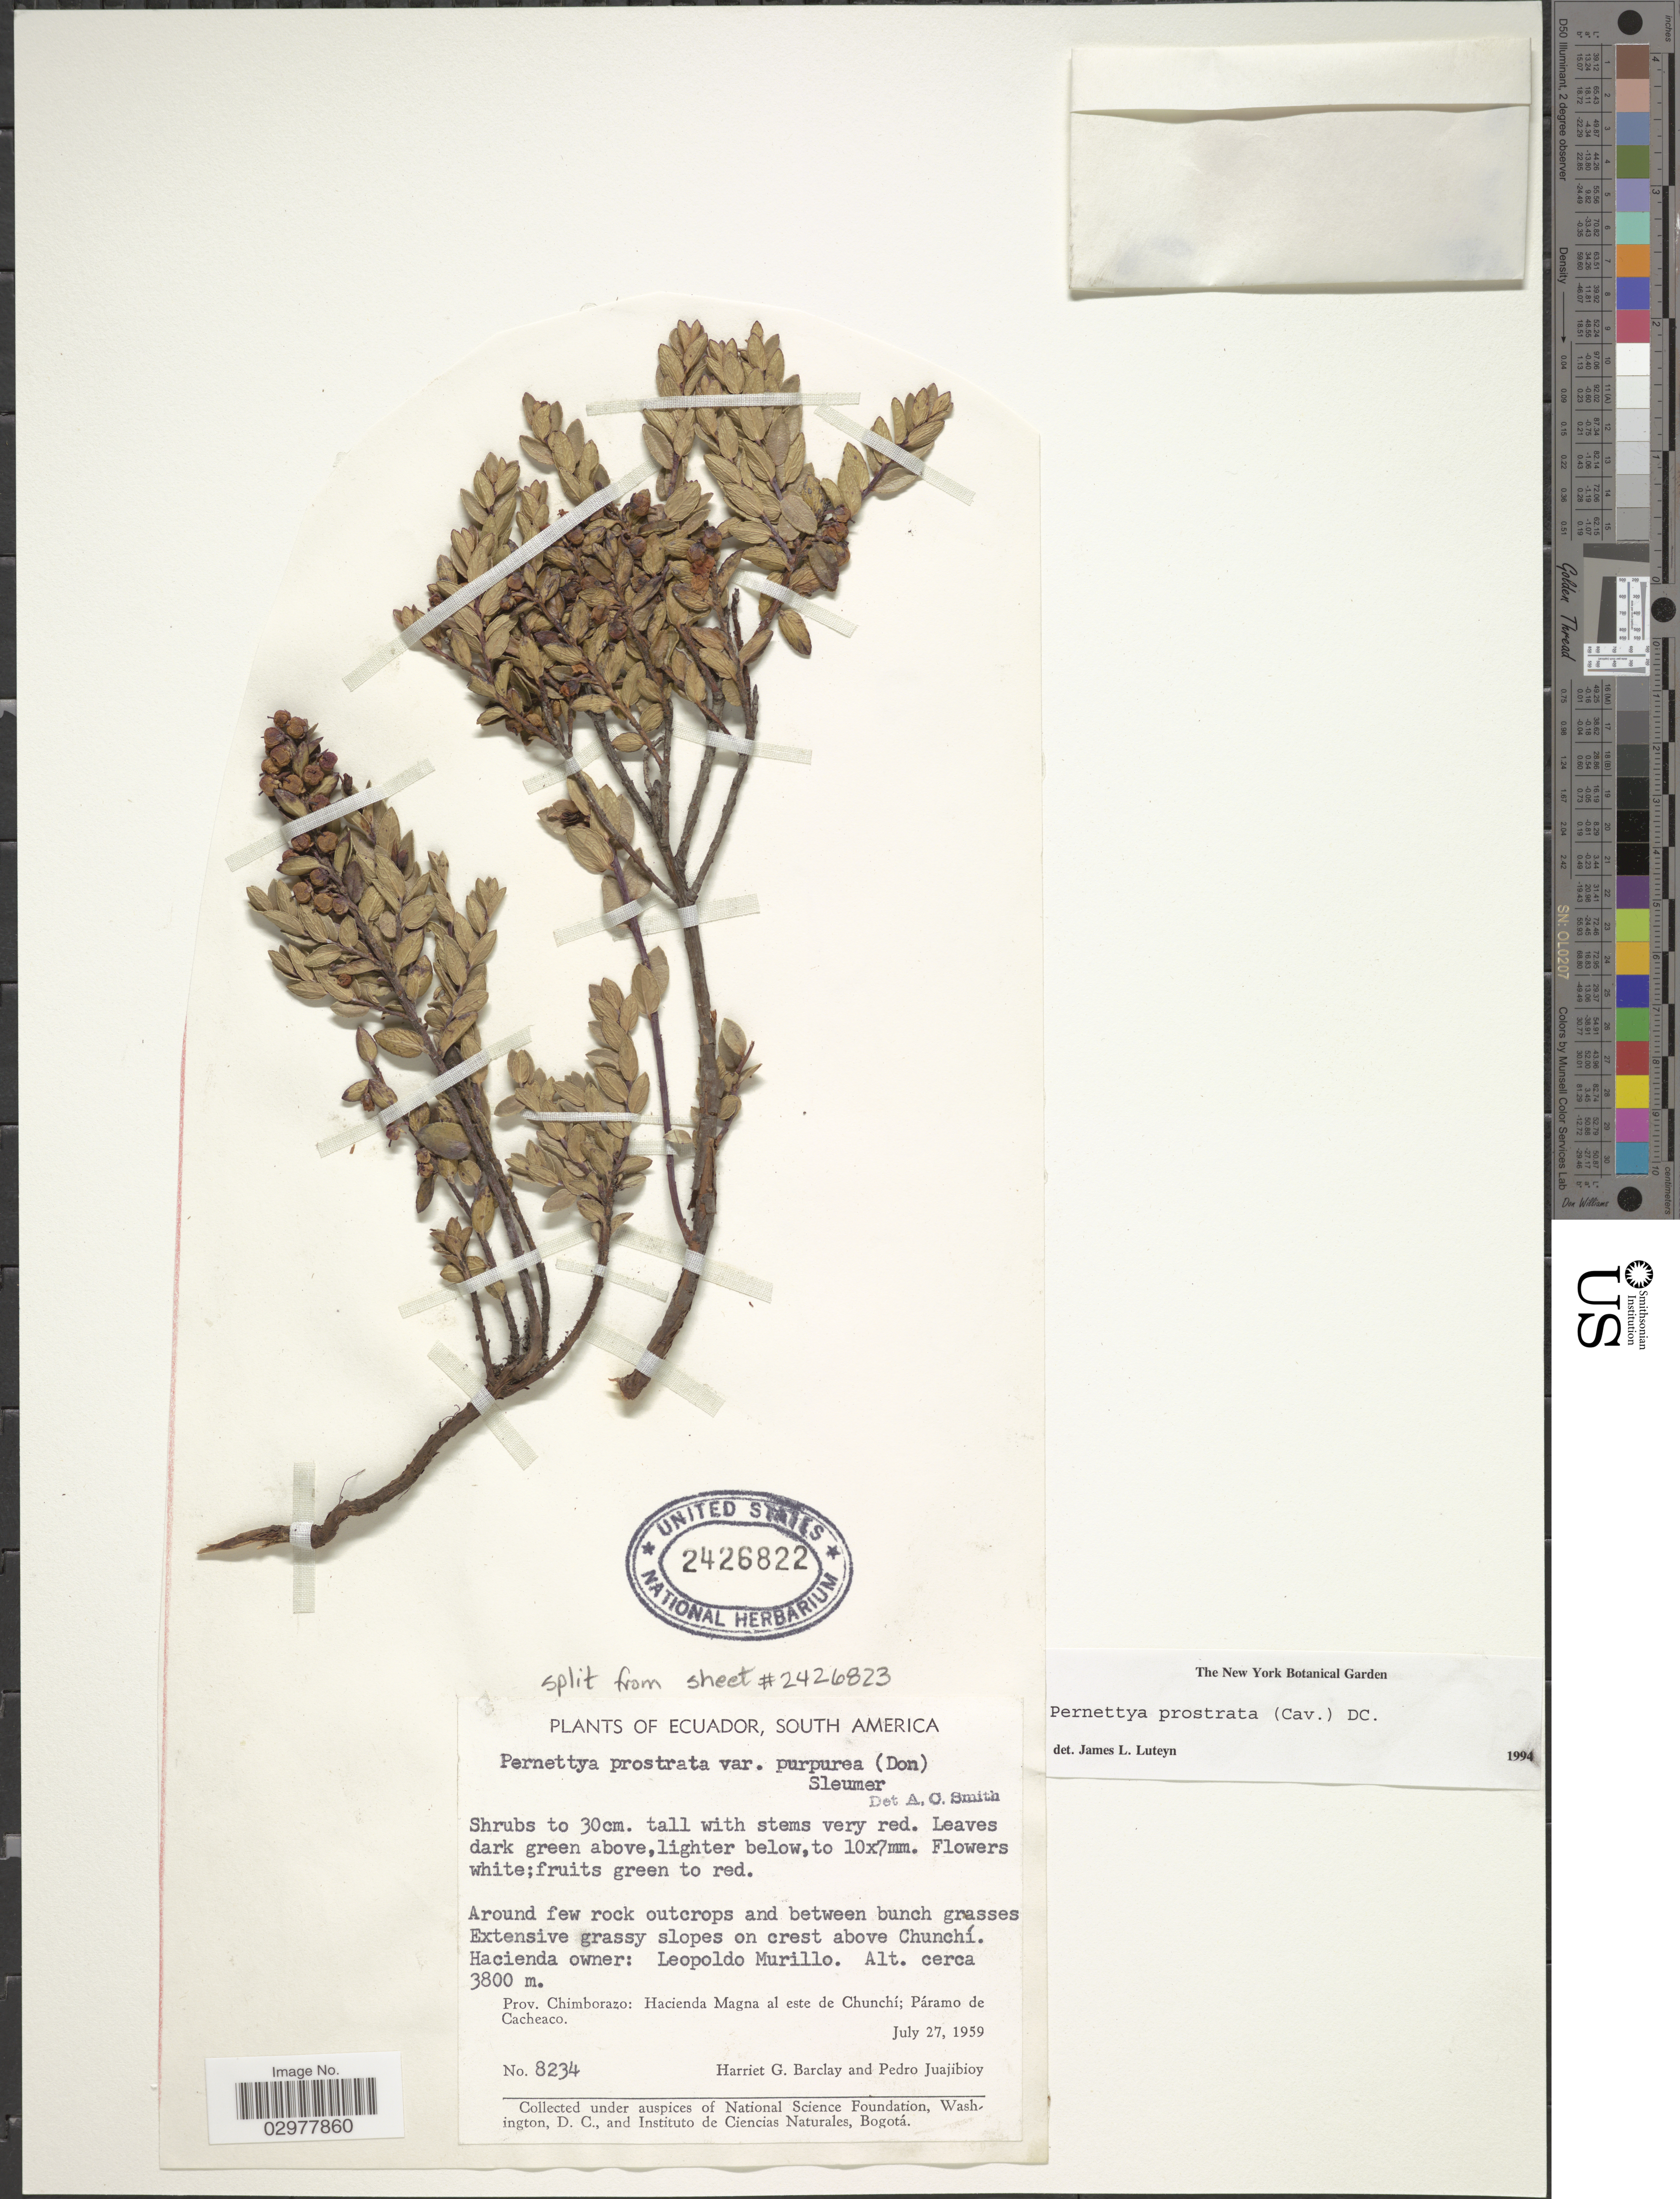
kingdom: Plantae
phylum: Tracheophyta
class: Magnoliopsida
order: Ericales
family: Ericaceae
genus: Pernettya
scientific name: Pernettya prostrata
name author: (Cav.) DC.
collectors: H. G. Barclay & P. Juajibioy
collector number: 8234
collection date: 1959-07-27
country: Ecuador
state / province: Chimborazo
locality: On crest above Chunchí. Hacienda owner: Leopoldo Murillo. Hacienda Magna al este de Chunchí; Páramo de Cacheaco.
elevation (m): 3800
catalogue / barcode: US 2426822